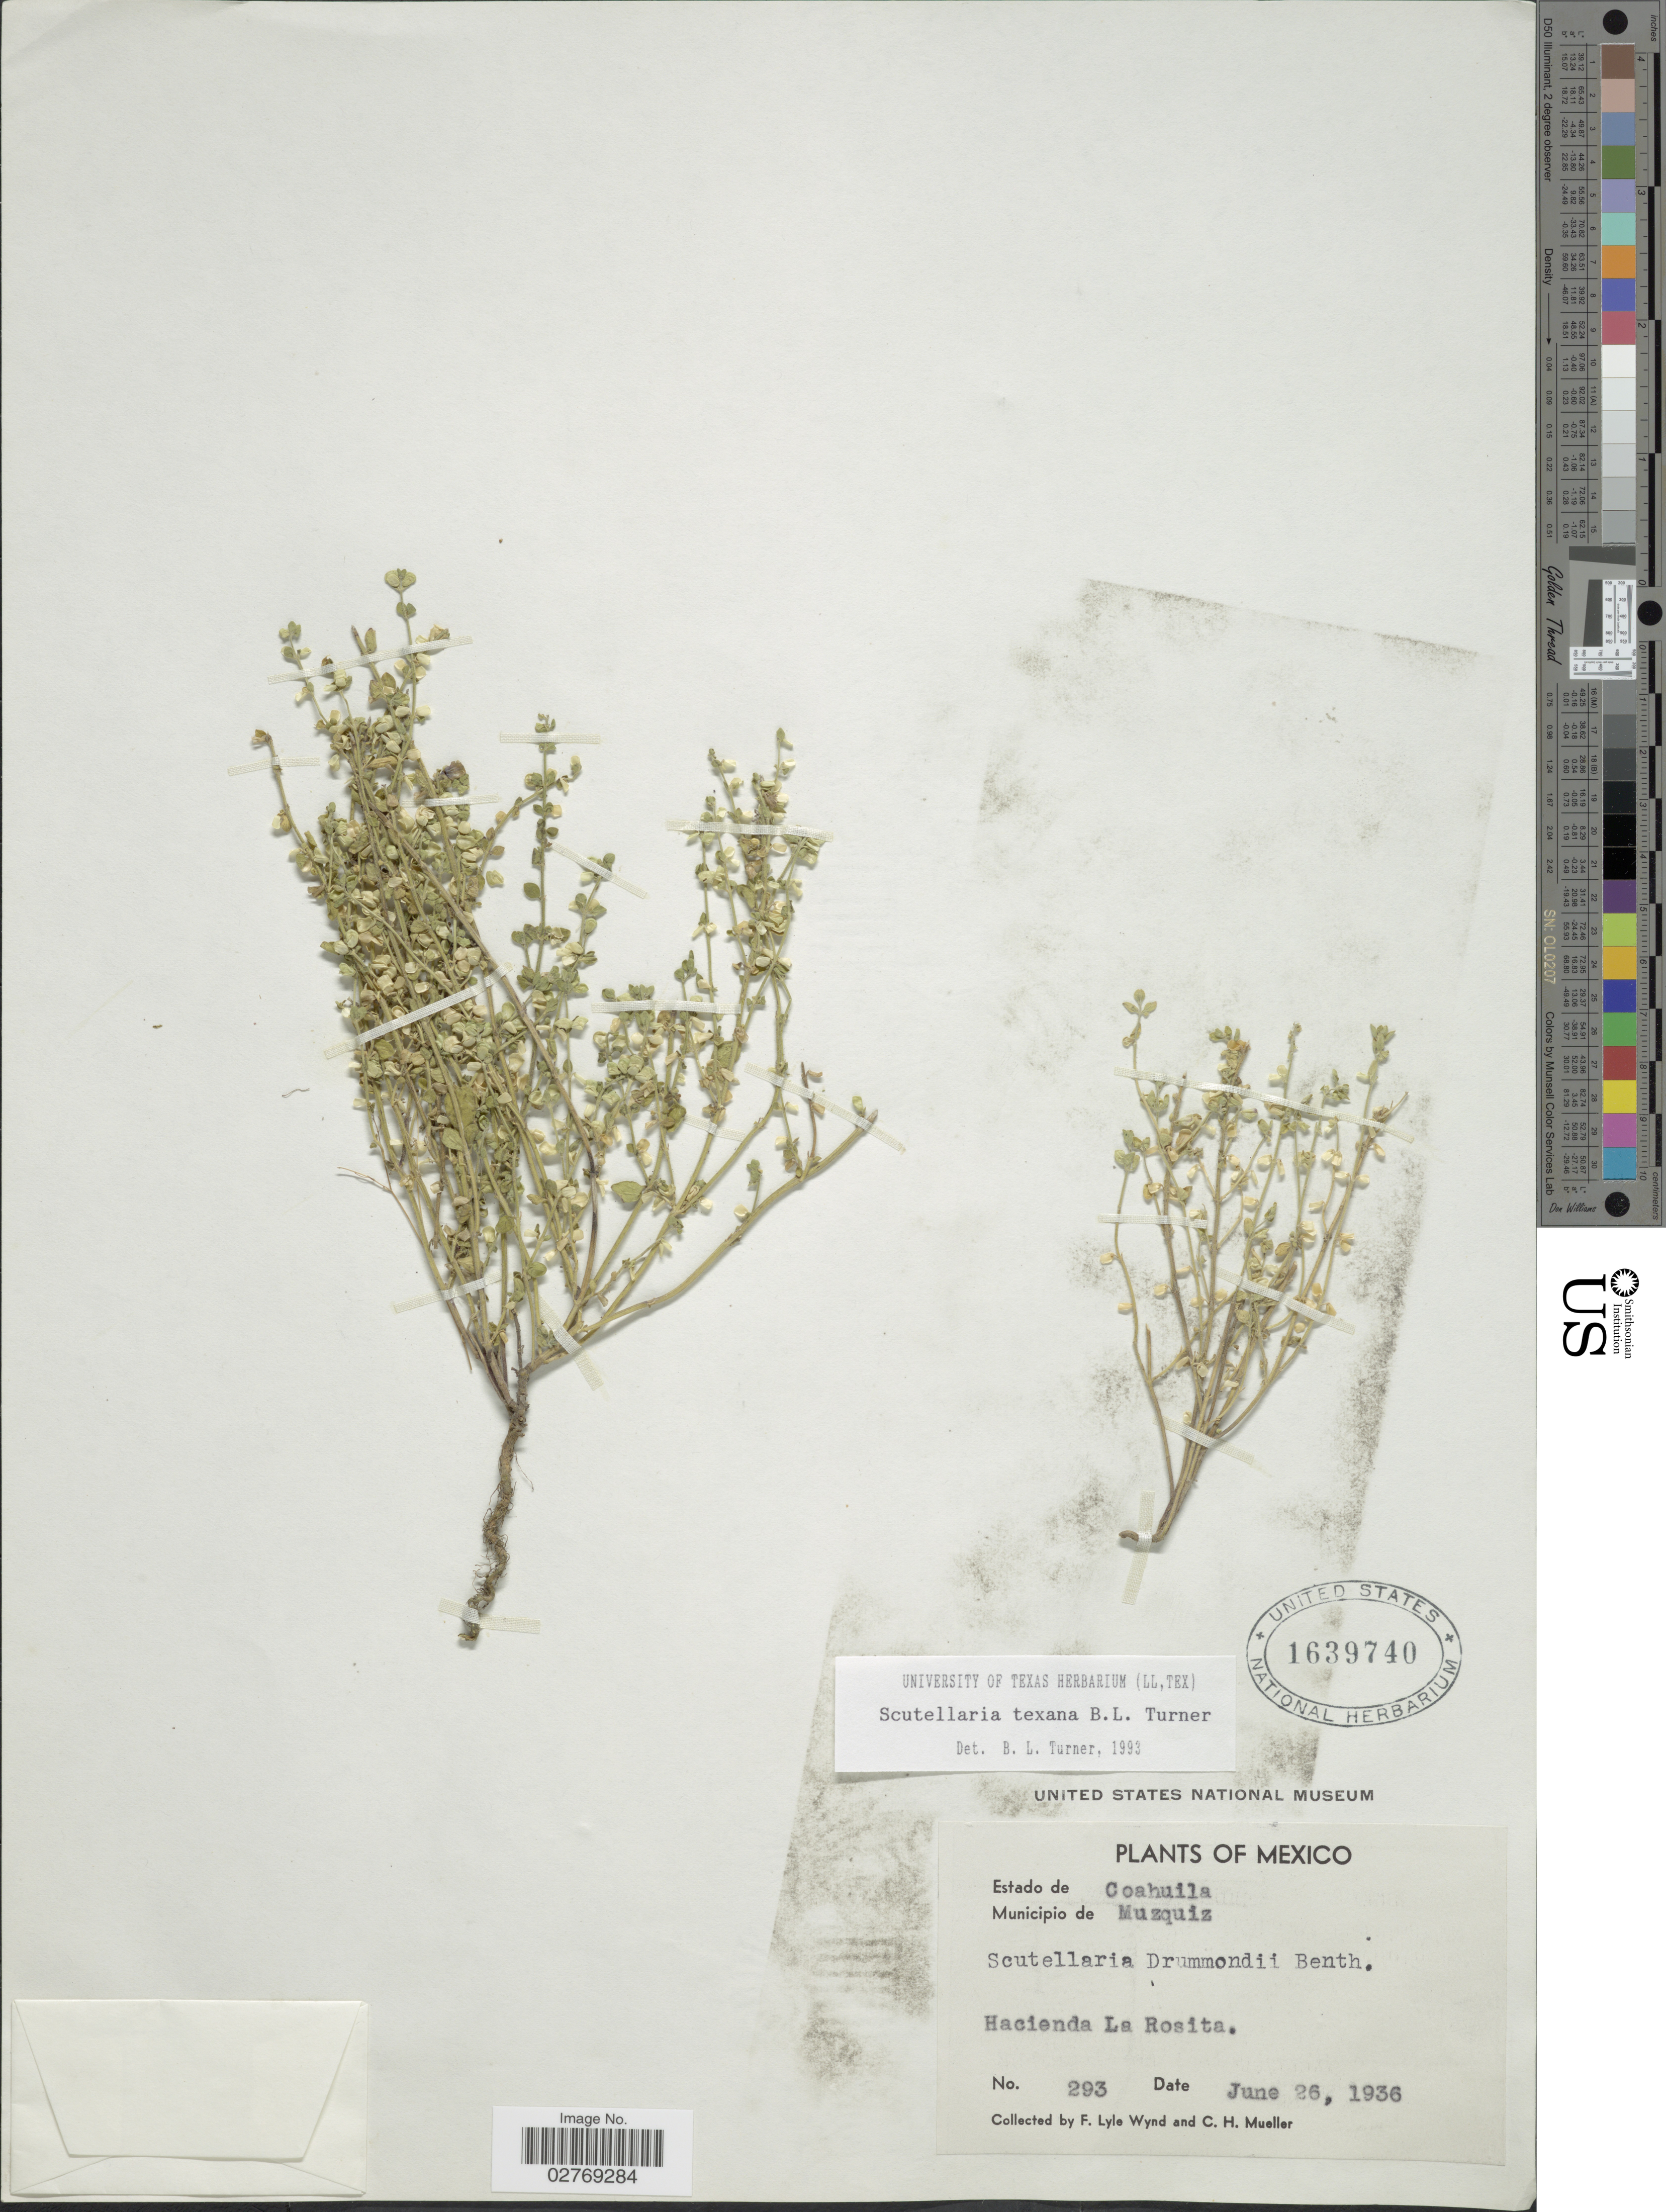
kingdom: Plantae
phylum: Tracheophyta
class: Magnoliopsida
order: Lamiales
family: Lamiaceae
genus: Scutellaria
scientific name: Scutellaria texana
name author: B.L. Turner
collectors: F. L. Wynd & C. H. Mueller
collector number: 293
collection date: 1936-06-26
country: Mexico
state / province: Coahuila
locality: Municipio de Muzquiz. Hacienda La Rosita.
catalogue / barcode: US 1639740